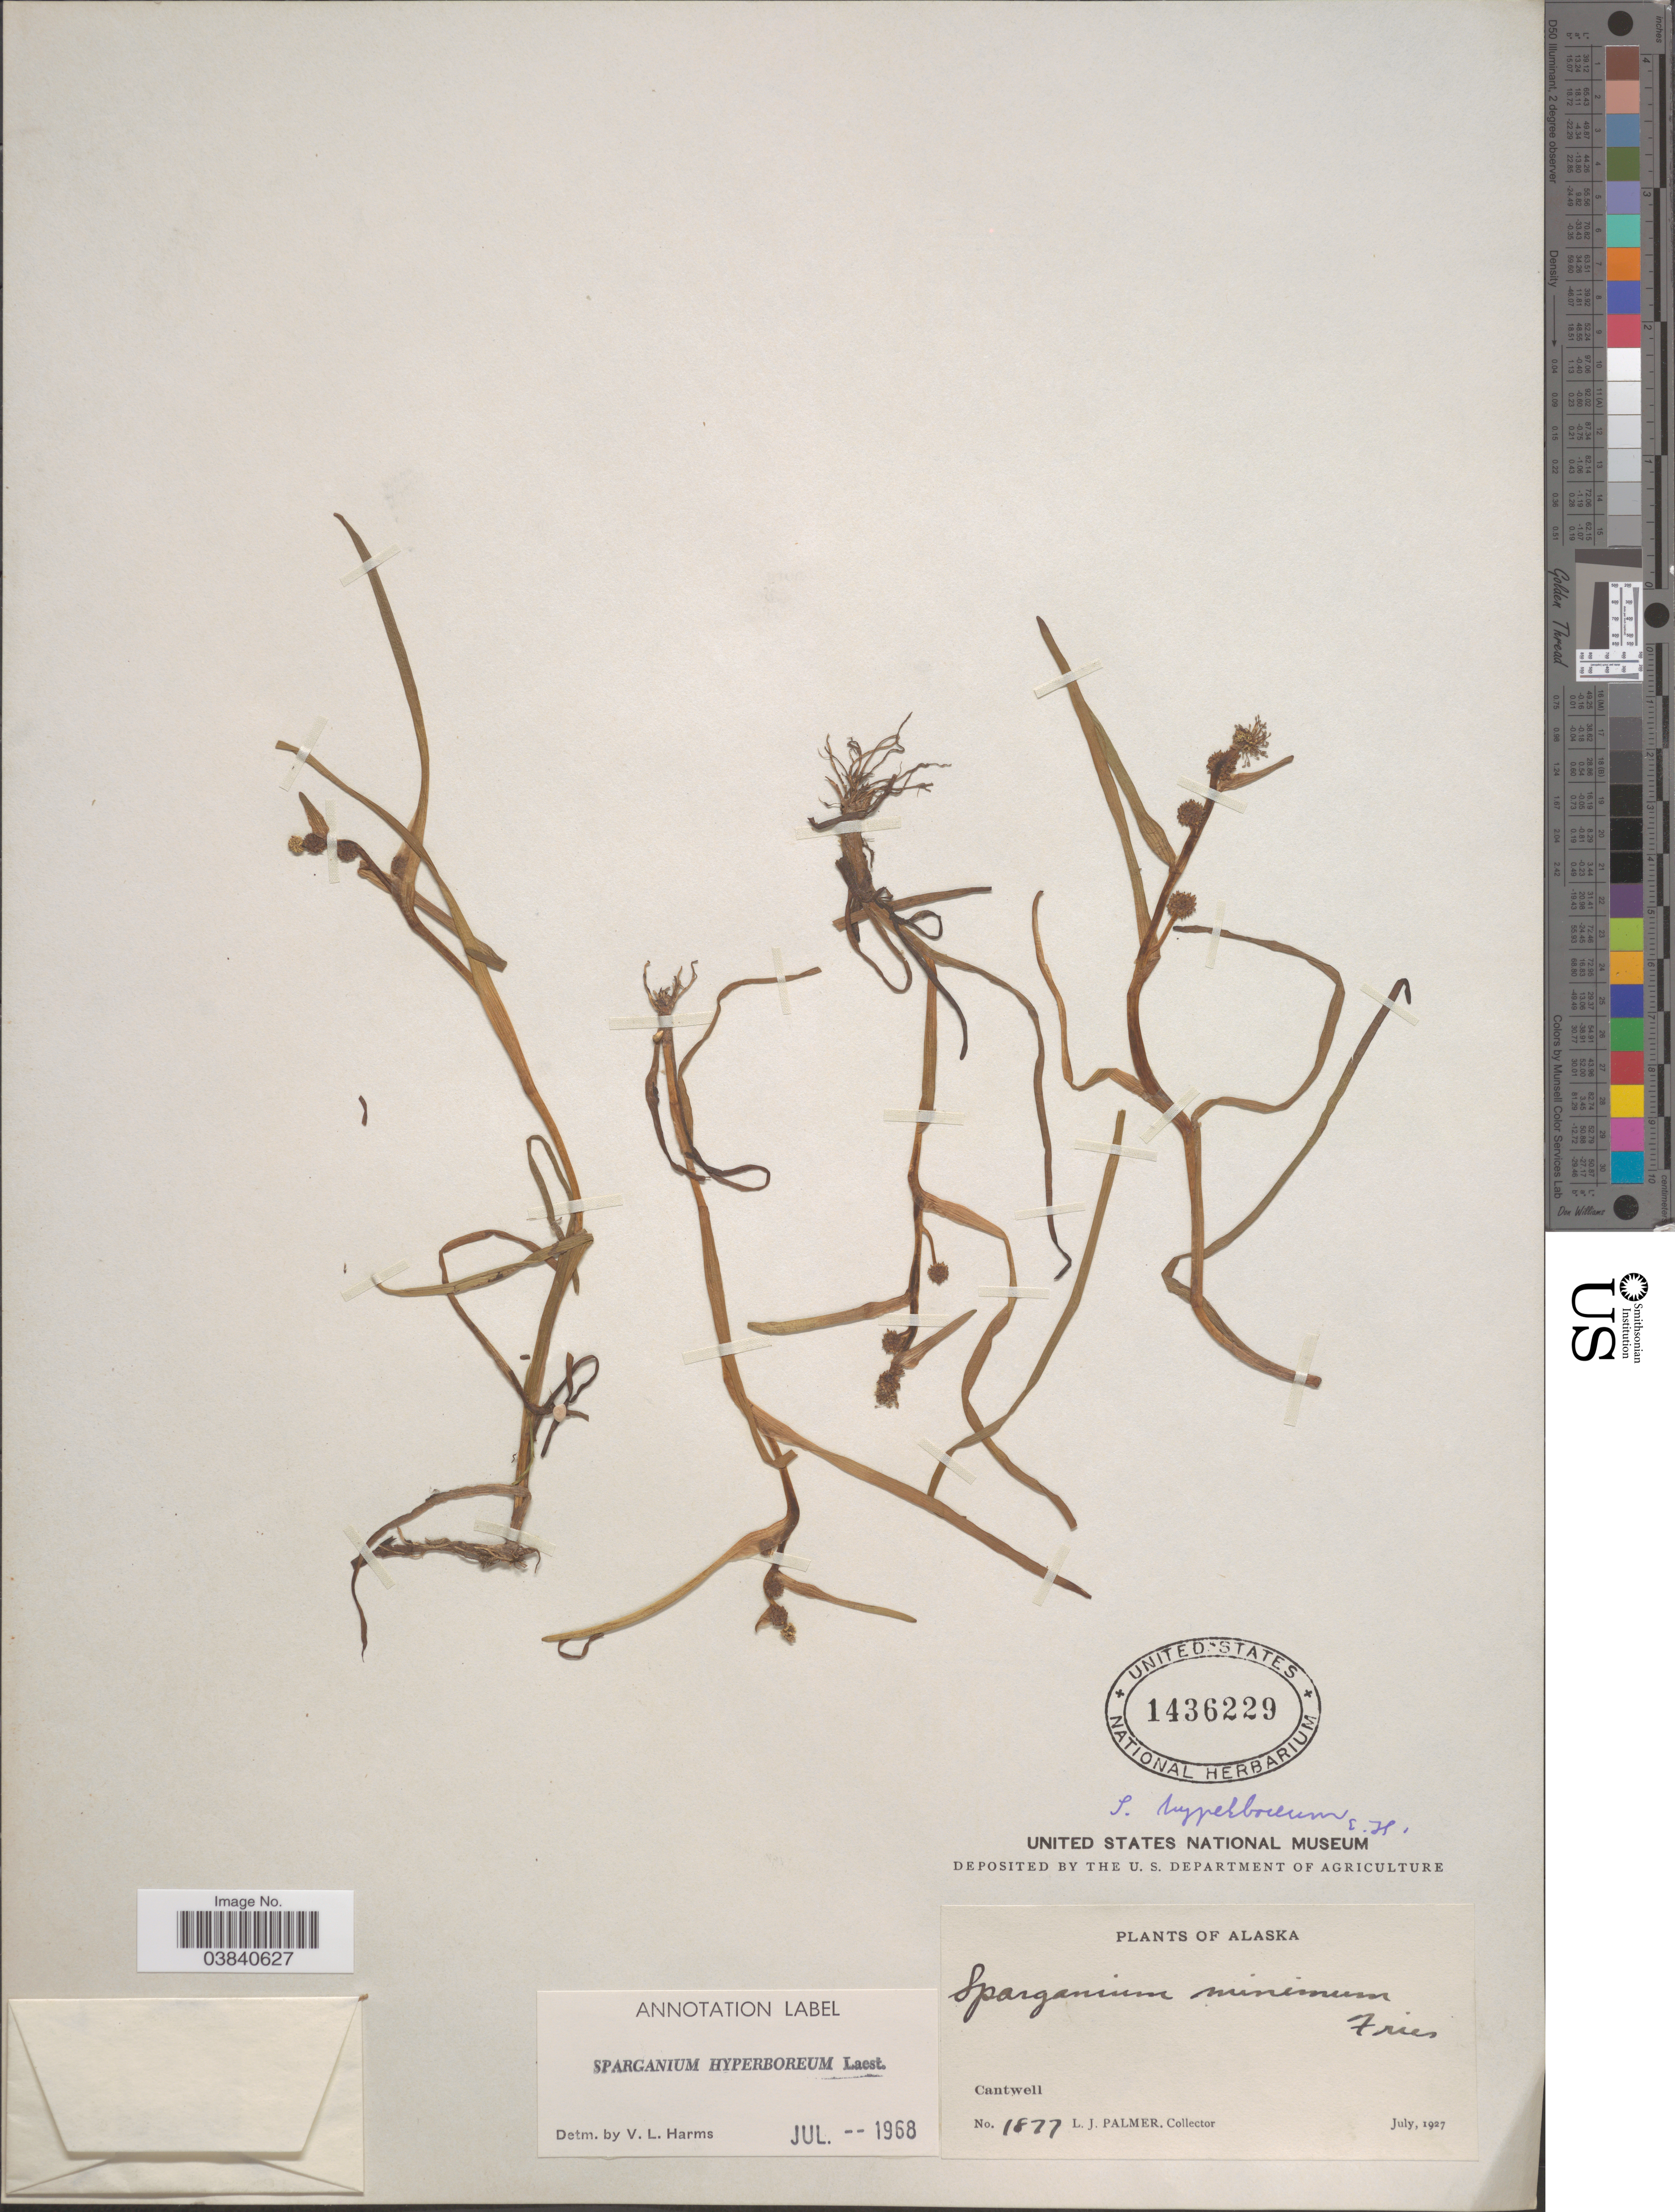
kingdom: Plantae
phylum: Tracheophyta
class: Liliopsida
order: Poales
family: Typhaceae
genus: Sparganium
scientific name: Sparganium hyperboreum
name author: Beurl. ex Laest.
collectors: L. J. Palmer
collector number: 1877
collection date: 1927-07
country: United States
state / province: Alaska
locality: Cantwell.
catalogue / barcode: US 1436229